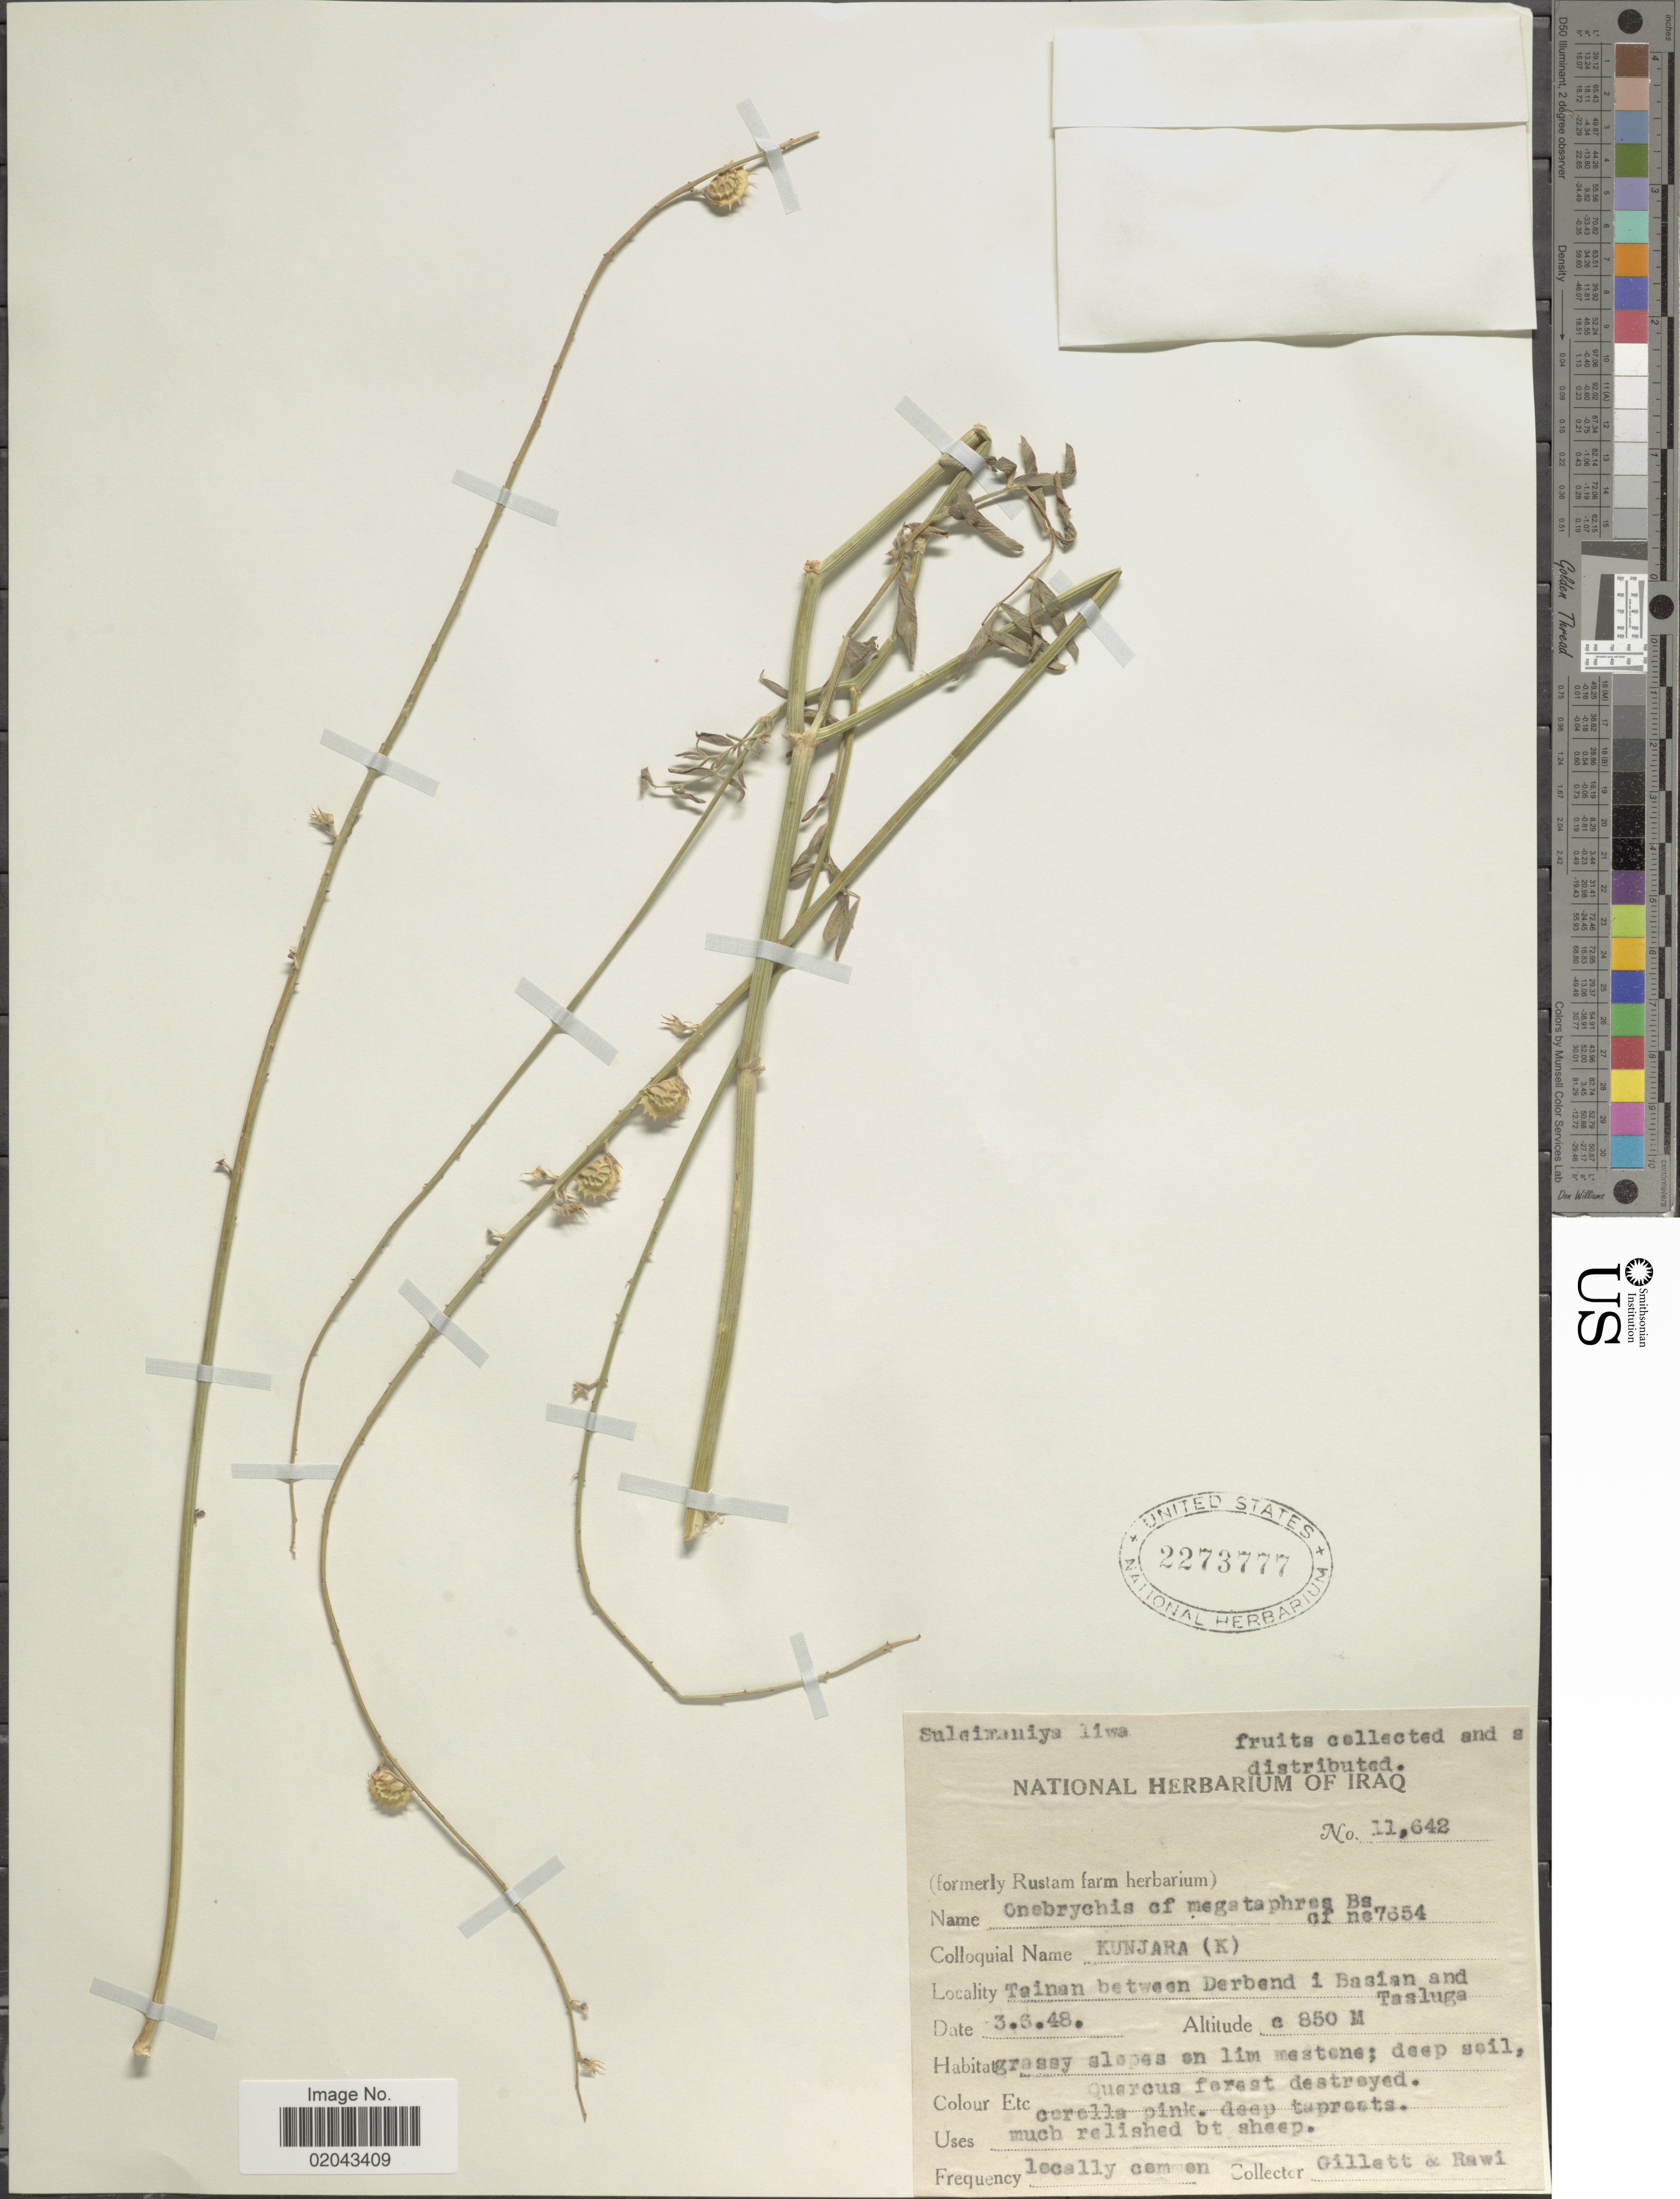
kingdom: Plantae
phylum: Tracheophyta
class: Magnoliopsida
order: Fabales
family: Fabaceae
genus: Onobrychis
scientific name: Onobrychis megataphros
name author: Boiss.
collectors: Gillett, -- & -. Rawi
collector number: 11642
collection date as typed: Transcribed d/m/y: 3/6/48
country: Iraq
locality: Tainan between Derbend i Basian and Tasluga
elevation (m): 850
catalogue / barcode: US 2273777